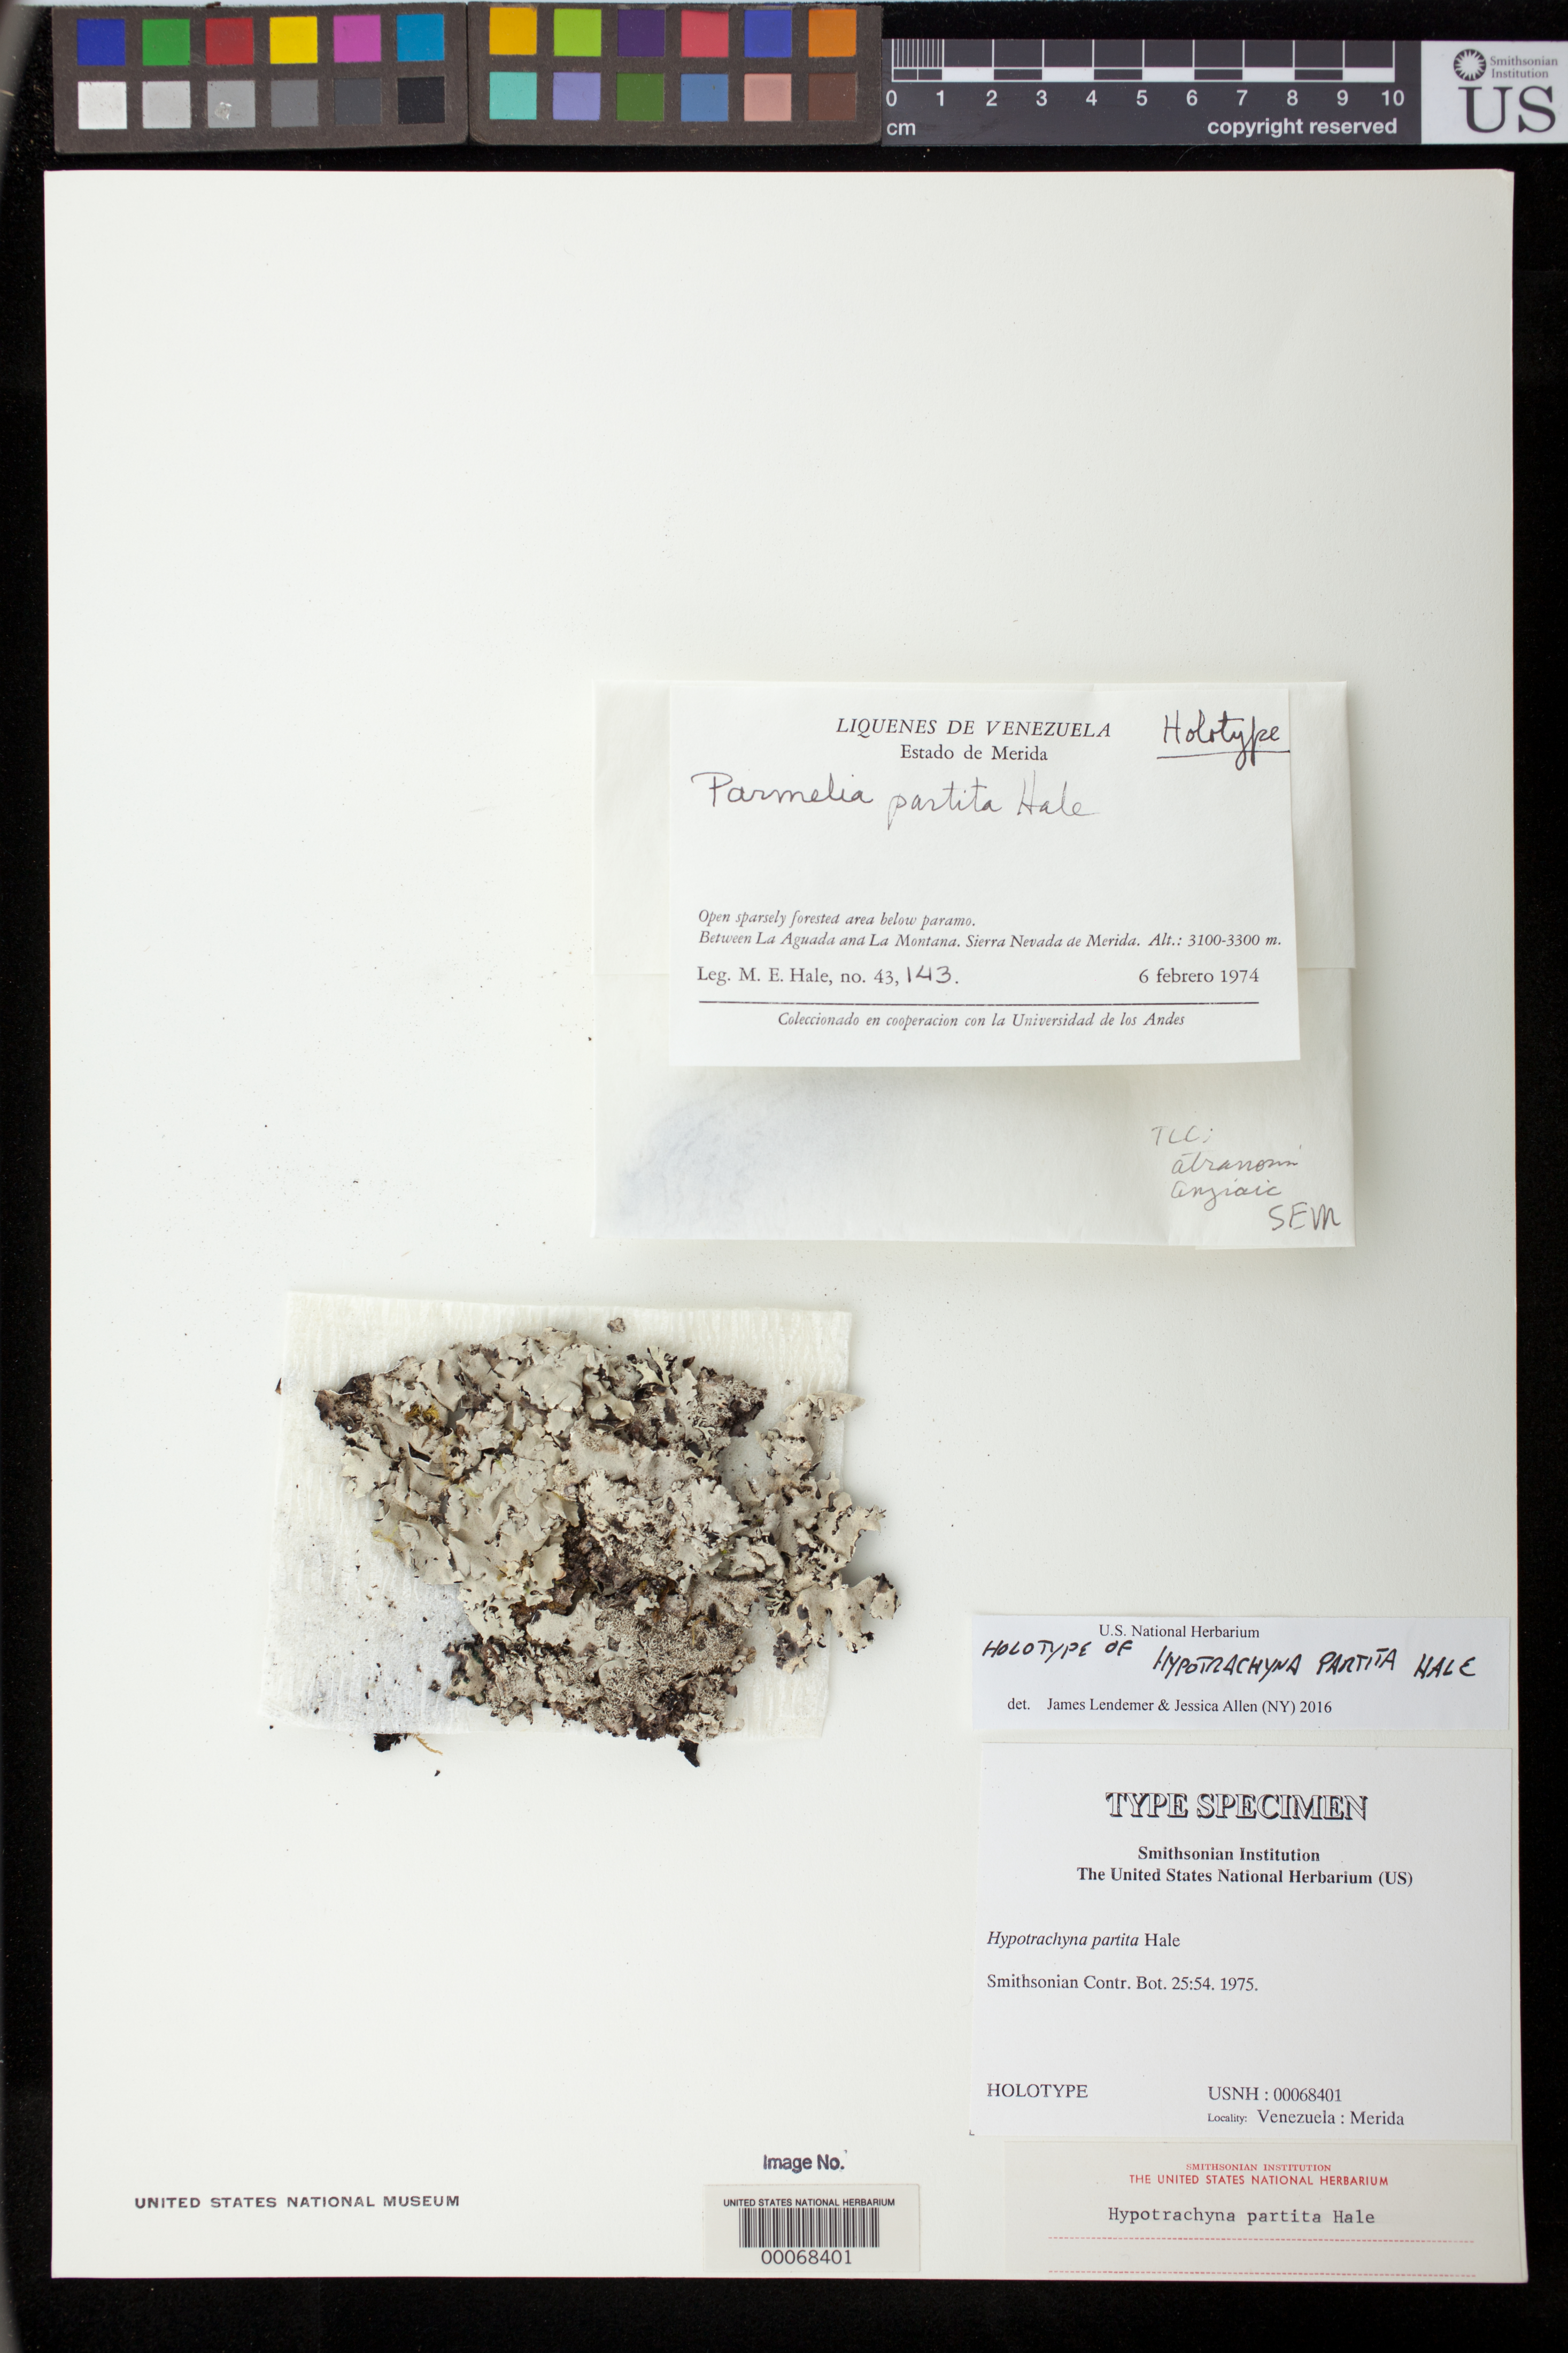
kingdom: Fungi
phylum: Ascomycota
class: Lecanoromycetes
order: Lecanorales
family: Parmeliaceae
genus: Hypotrachyna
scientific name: Hypotrachyna partita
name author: Hale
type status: Holotype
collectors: M. Hale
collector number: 43143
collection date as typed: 06 Feb 1974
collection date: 1974-02-06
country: Venezuela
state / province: Mérida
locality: Between La Aguada and La Montana, Sierra Nevada de Merida.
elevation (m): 3100